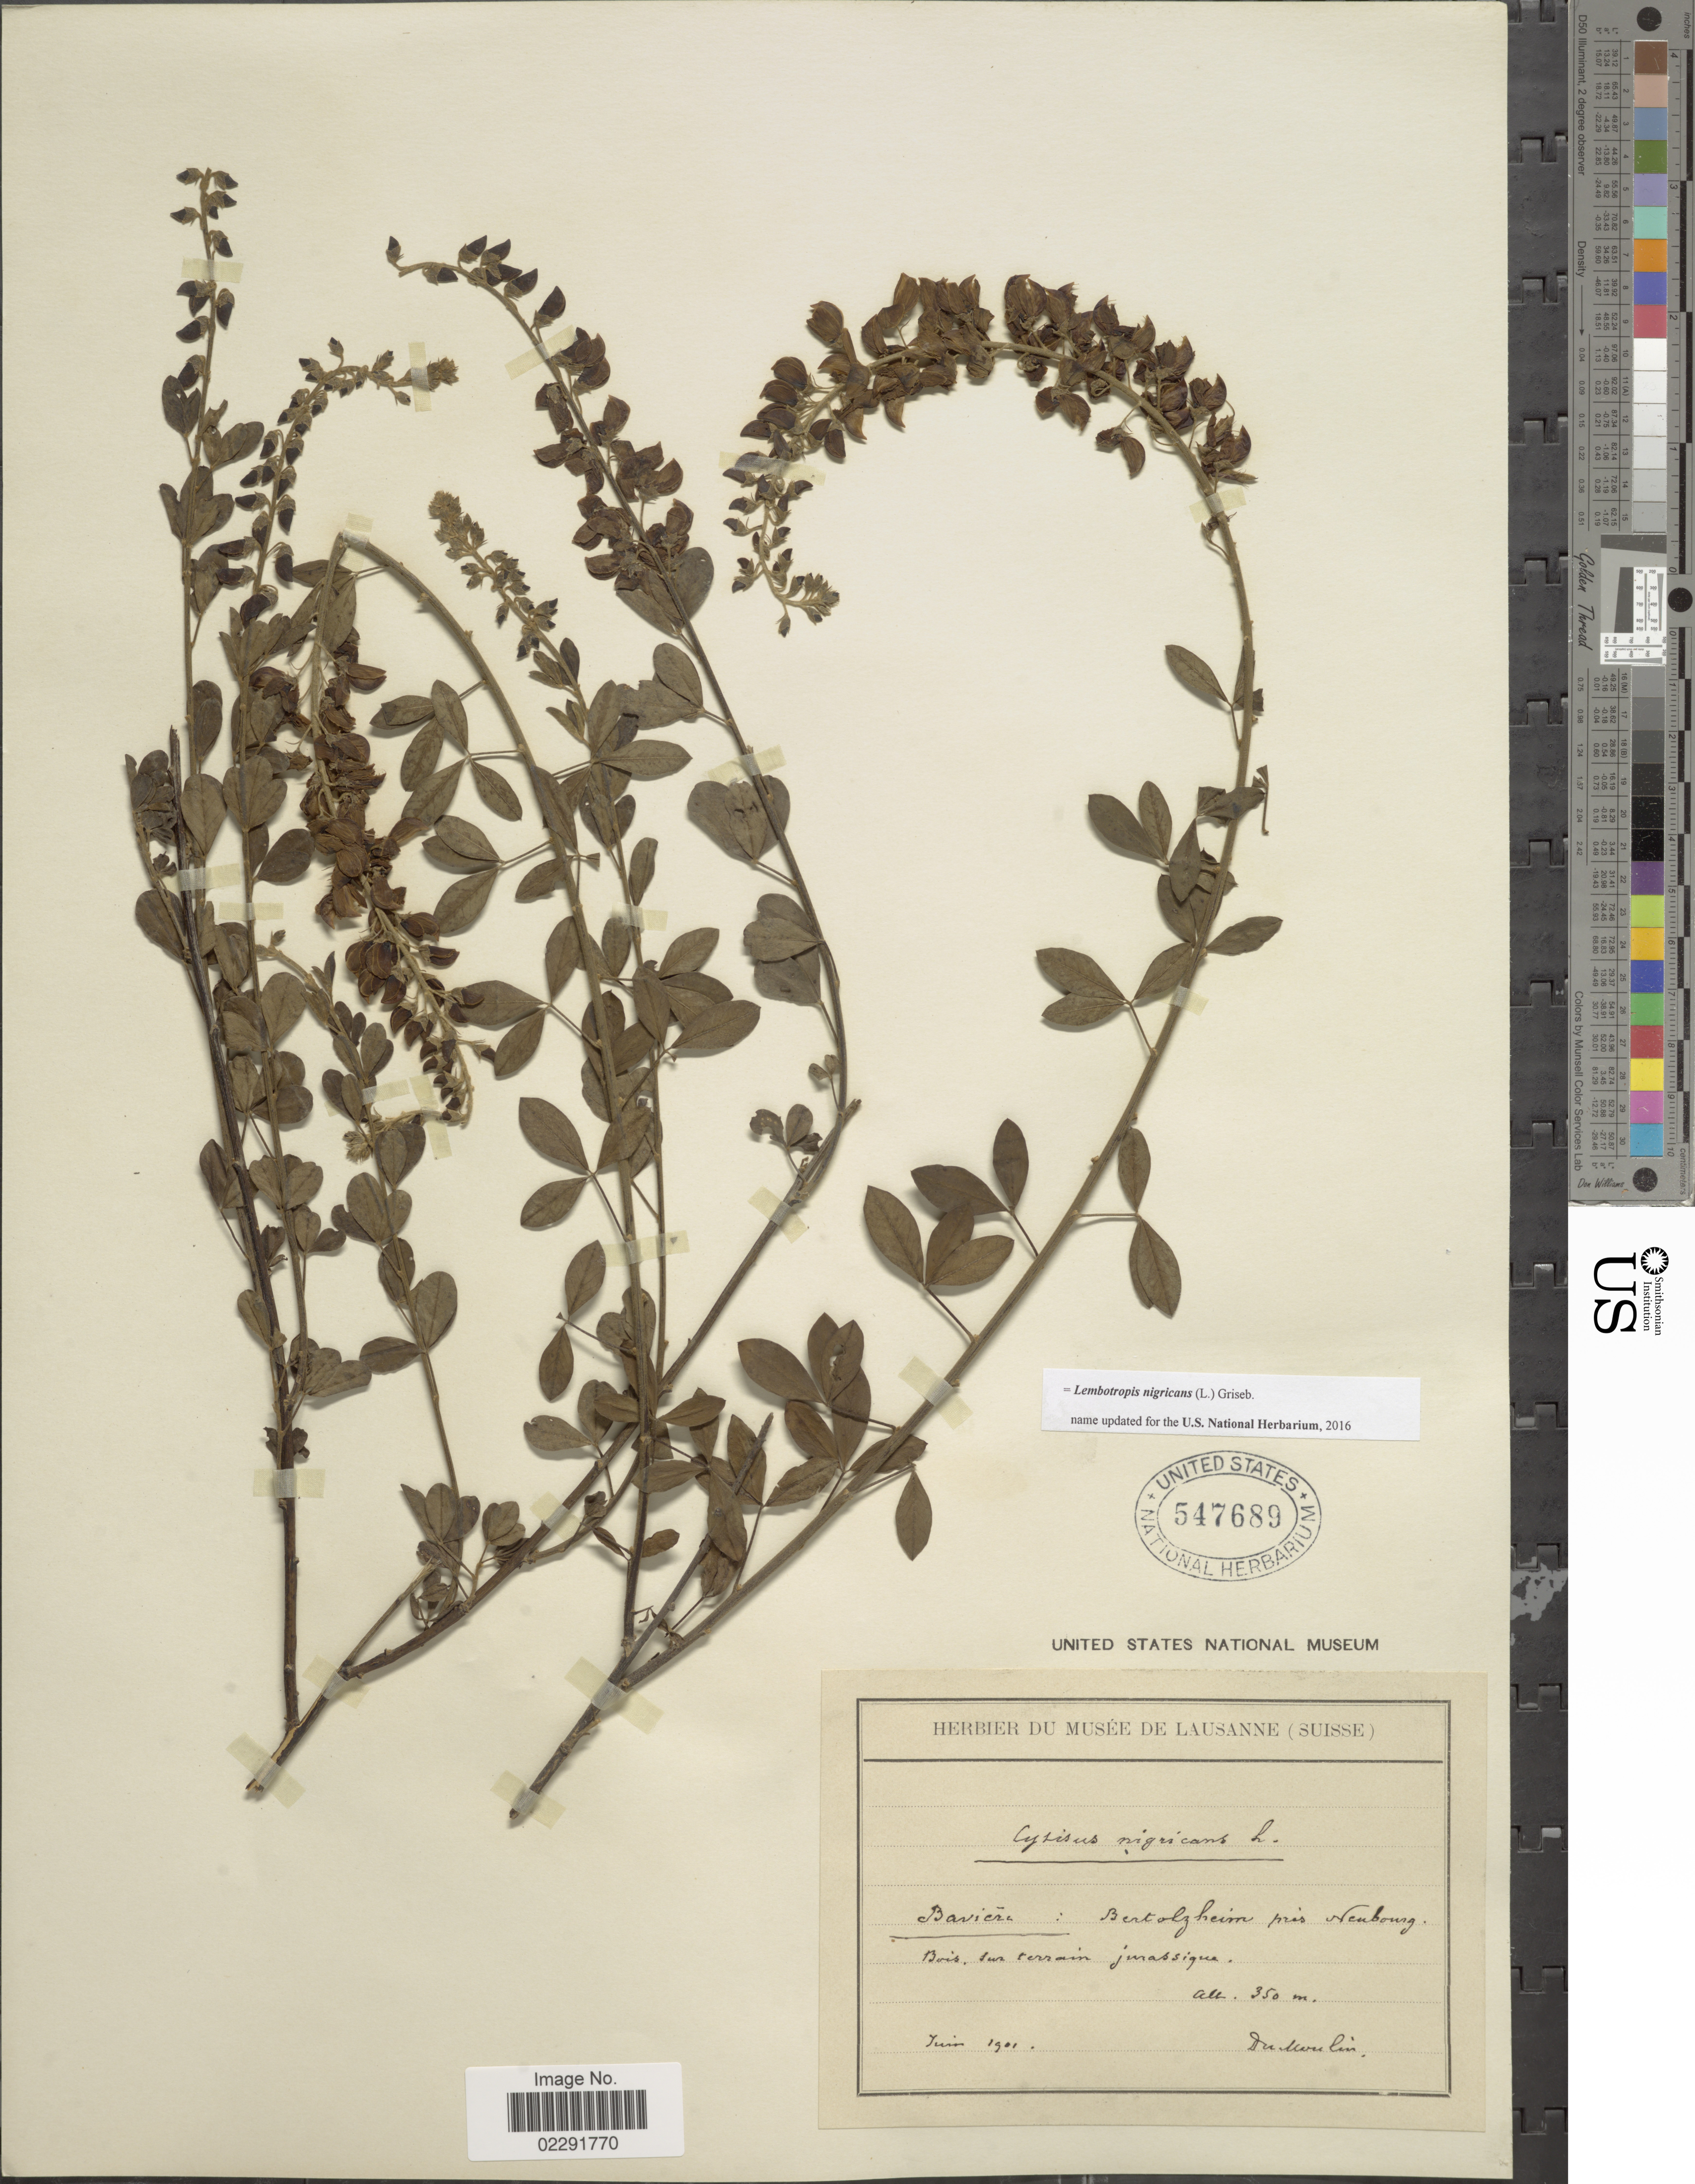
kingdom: Plantae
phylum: Tracheophyta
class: Magnoliopsida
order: Fabales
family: Fabaceae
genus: Lembotropis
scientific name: Lembotropis nigricans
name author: (L.) Griseb.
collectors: Moulin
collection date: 1901-06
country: Germany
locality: Baviere: Bertolzheim pres Neubourg Bois, sur terrain jurassigna. [interpreted]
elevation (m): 350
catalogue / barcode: US 547689